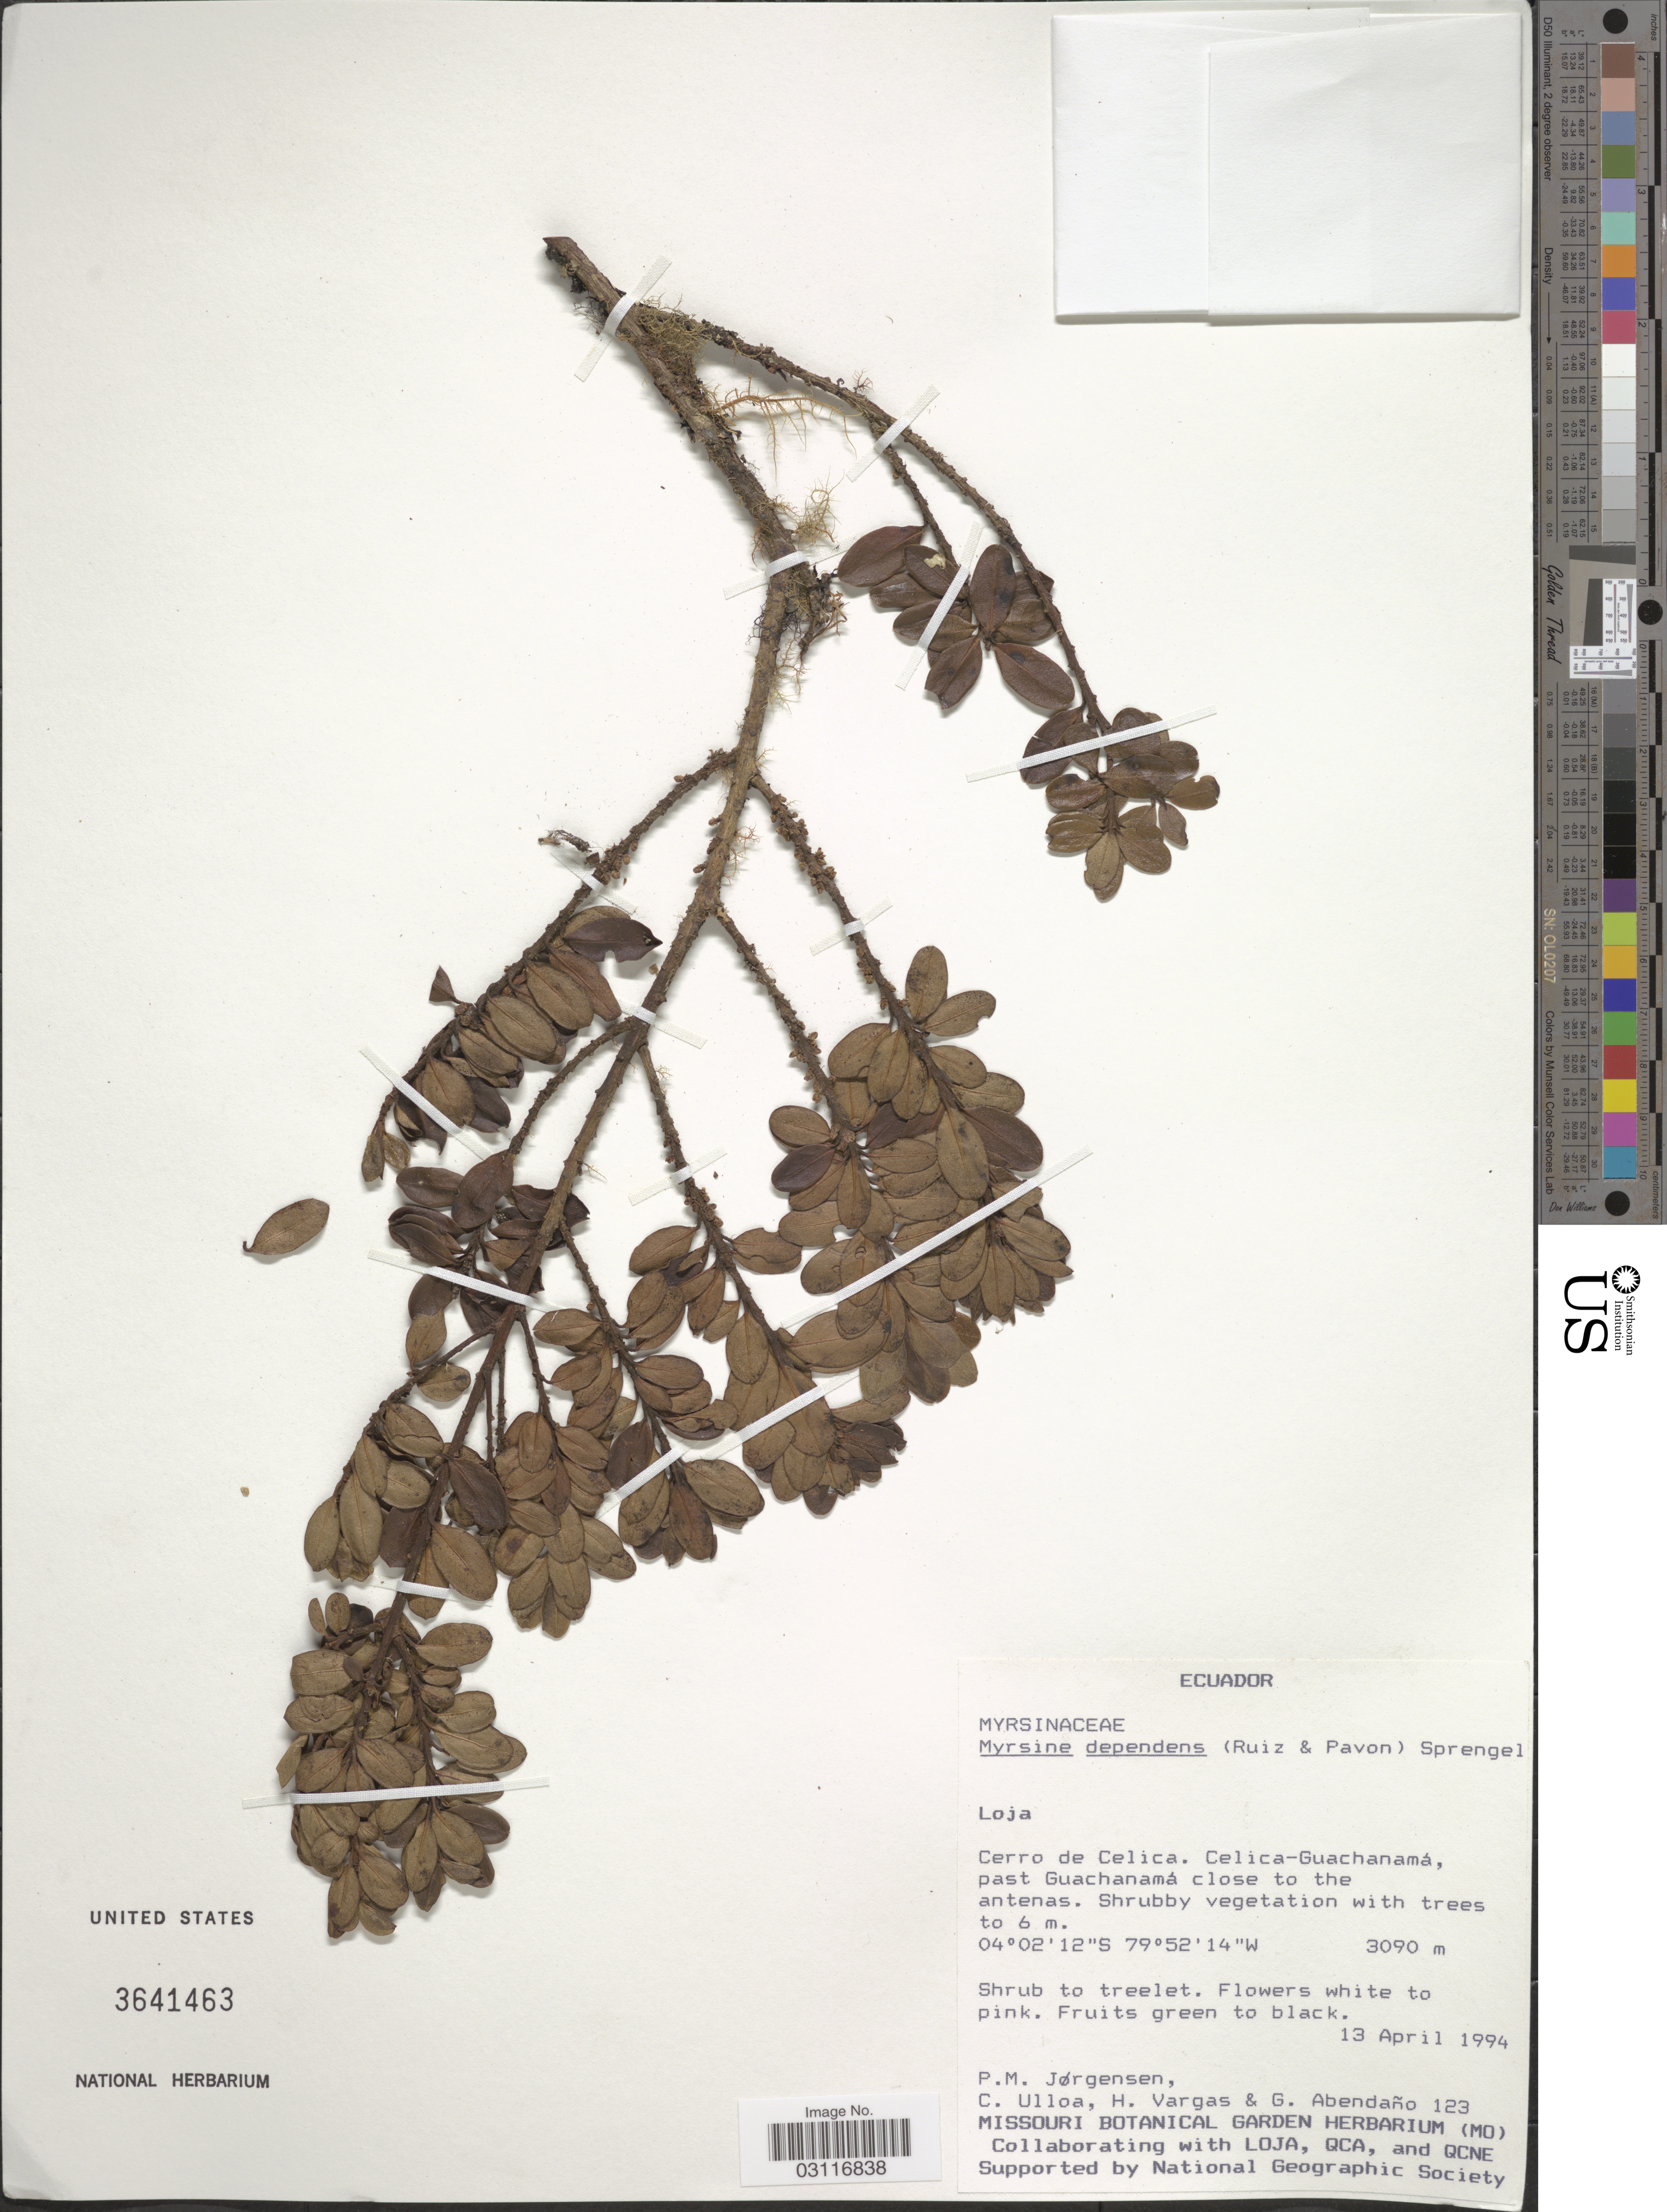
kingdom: Plantae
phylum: Tracheophyta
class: Magnoliopsida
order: Ericales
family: Primulaceae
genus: Myrsine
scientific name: Myrsine dependens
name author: (Ruiz & Pav.) Spreng.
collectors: P. Jørgensen, C. Ulloa, H. Vargas & G. Abendaño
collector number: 123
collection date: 1994-04-13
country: Ecuador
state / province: Loja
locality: Cerro de Celica. Celica-Guachanamá, past Guachanamá close to the antenas.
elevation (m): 3090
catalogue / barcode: US 3641463